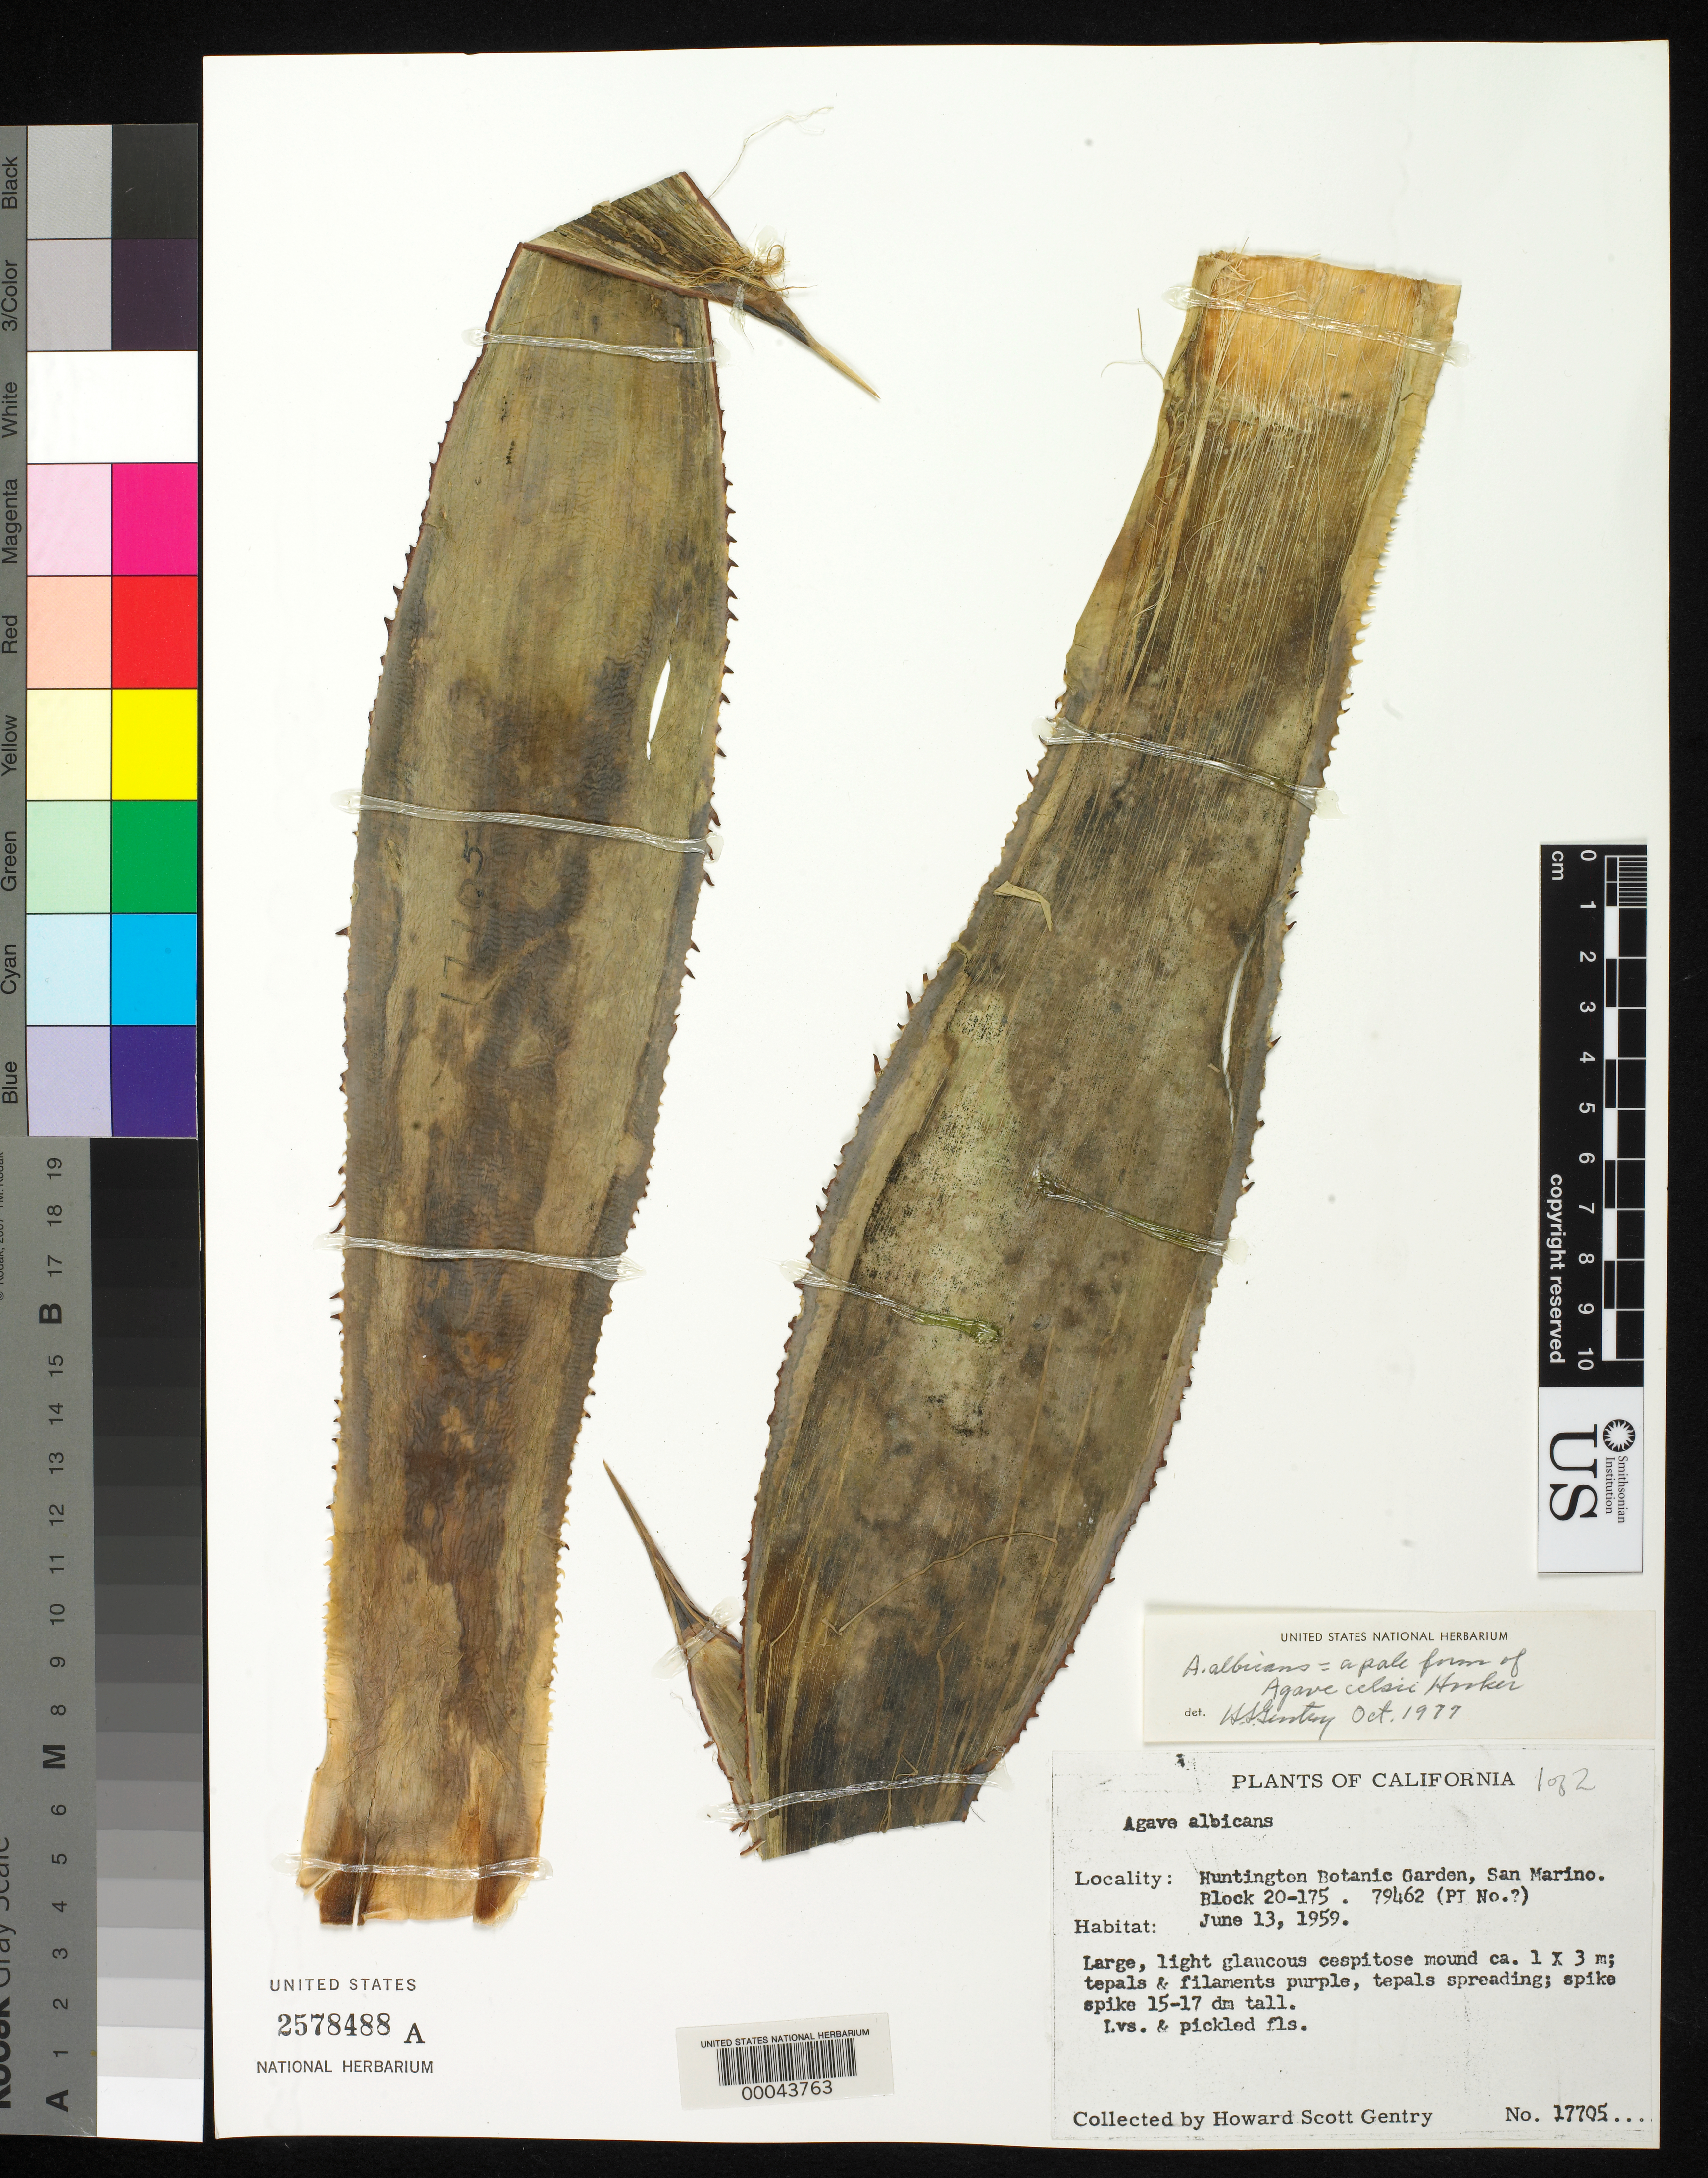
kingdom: Plantae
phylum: Tracheophyta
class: Liliopsida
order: Asparagales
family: Asparagaceae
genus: Agave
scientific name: Agave celsii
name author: Hook.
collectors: H. S. Gentry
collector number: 17705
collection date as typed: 13 Jun 1959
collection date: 1959-06-13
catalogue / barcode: US 2578488A